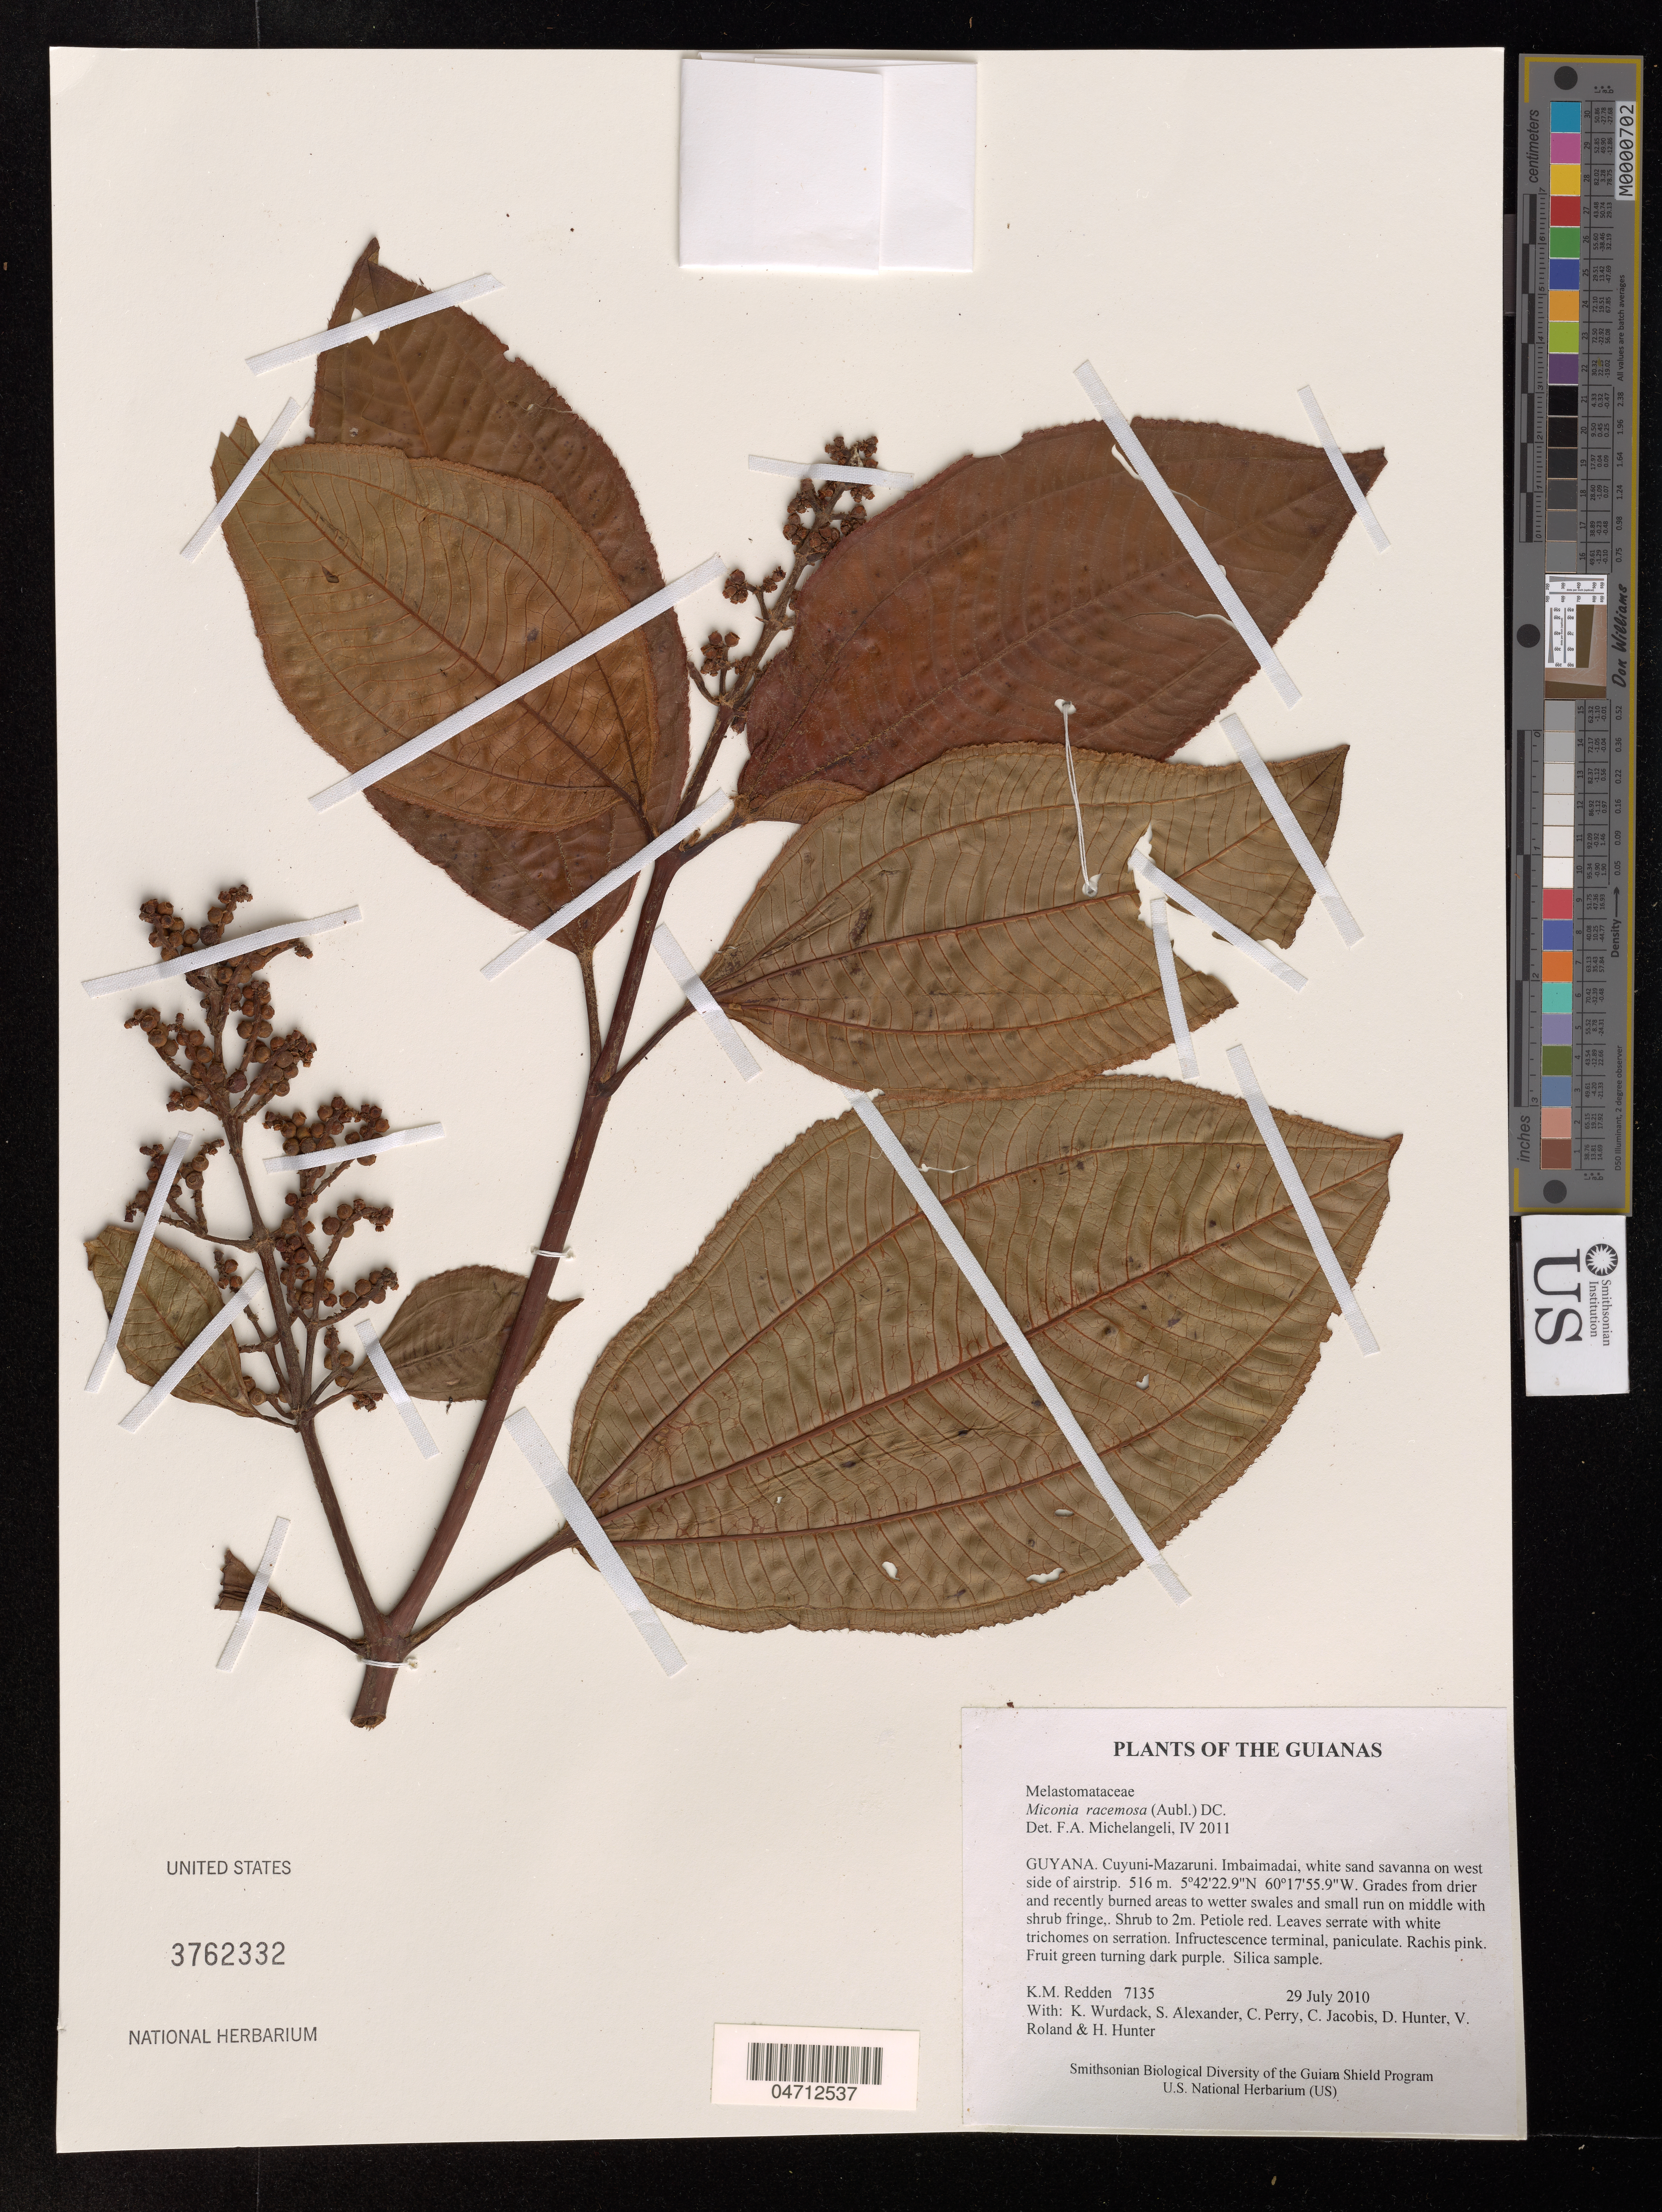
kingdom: Plantae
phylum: Tracheophyta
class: Magnoliopsida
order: Myrtales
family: Melastomataceae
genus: Miconia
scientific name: Miconia racemosa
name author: (Aubl.) DC.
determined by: Michelangeli, F. A.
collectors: K. M. Redden, K. Wurdack, S. N. Alexander, C. Perry, C. Jacobis, D. Hunter, V. Roland & H. Hunter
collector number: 7135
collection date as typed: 29 July 2010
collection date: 2010-07-29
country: Guyana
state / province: Cuyuni-Mazaruni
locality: Imbaimadai, white sand savanna on west side of airstrip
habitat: Grades from drier and recently burned areas to wetter swales and small run on middle with shrub fringe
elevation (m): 516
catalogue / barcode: US 3762332